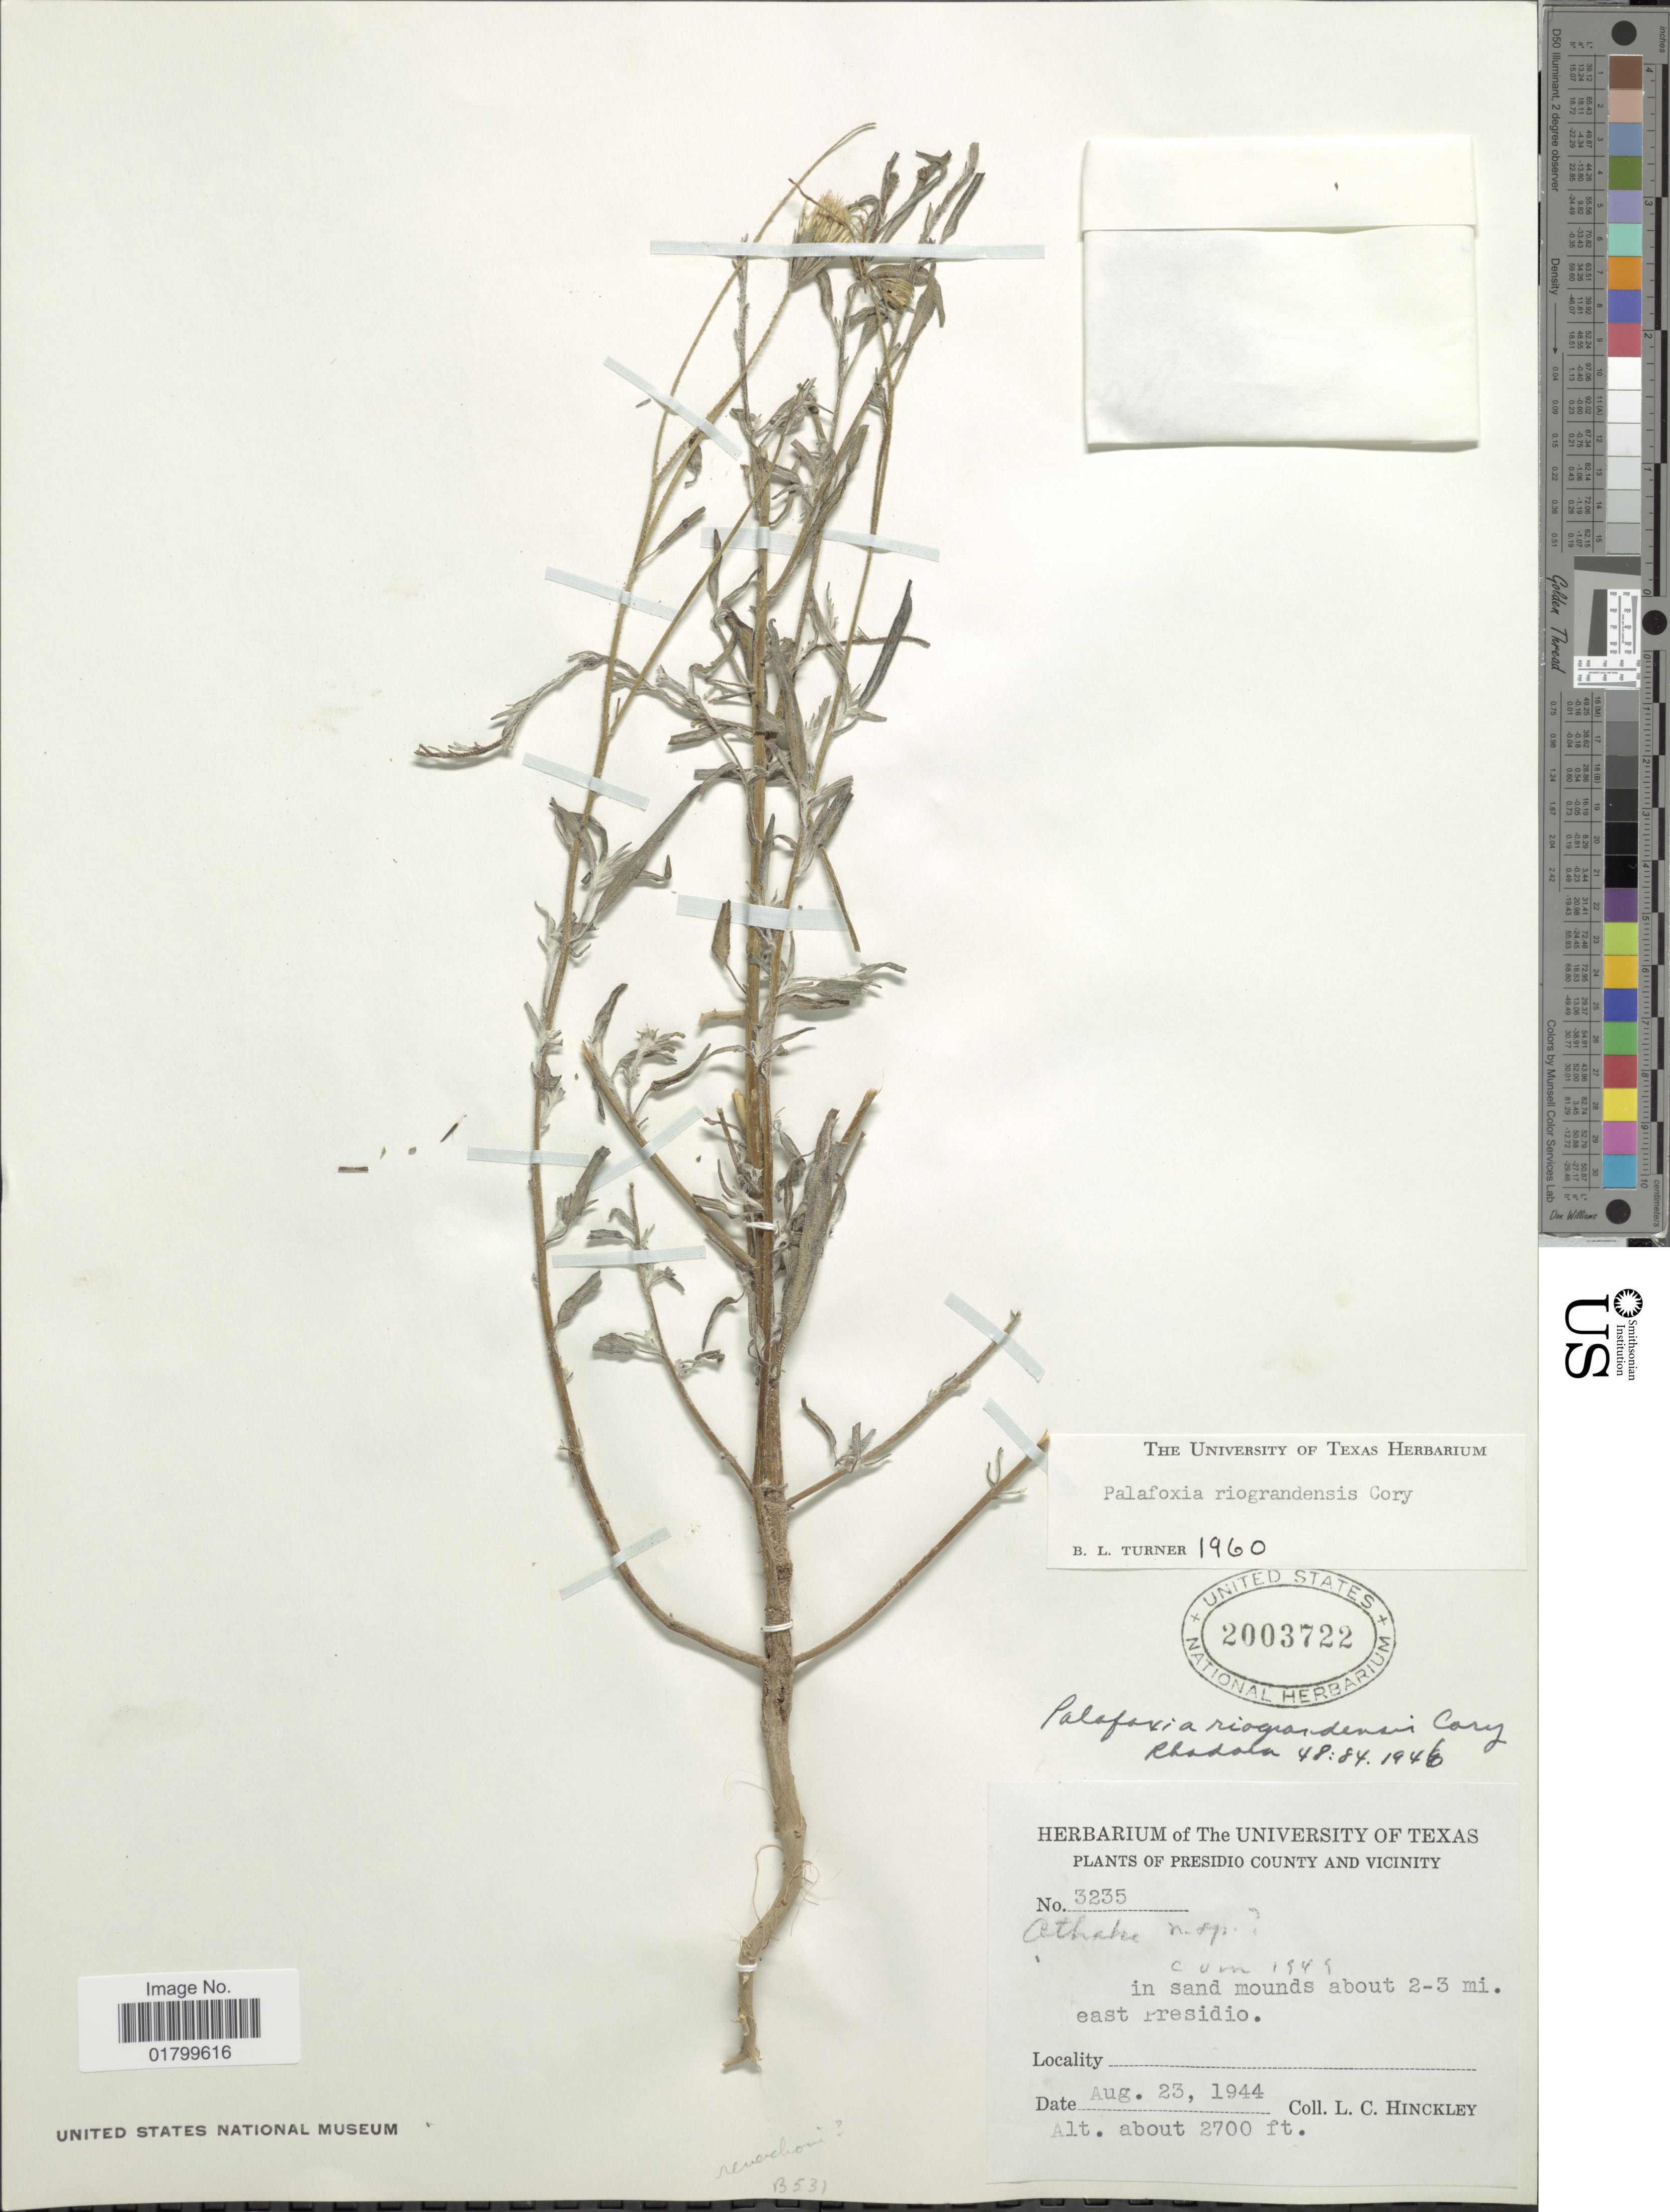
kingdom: Plantae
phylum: Tracheophyta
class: Magnoliopsida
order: Asterales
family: Asteraceae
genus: Palafoxia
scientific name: Palafoxia riograndensis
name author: Cory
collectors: L. Hinckley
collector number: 3235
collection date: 1944-08-23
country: United States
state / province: Texas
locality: Presido County and Vicinity, in sand mounds about 2-3 mi. east Presidio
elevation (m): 823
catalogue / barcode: US 2003722